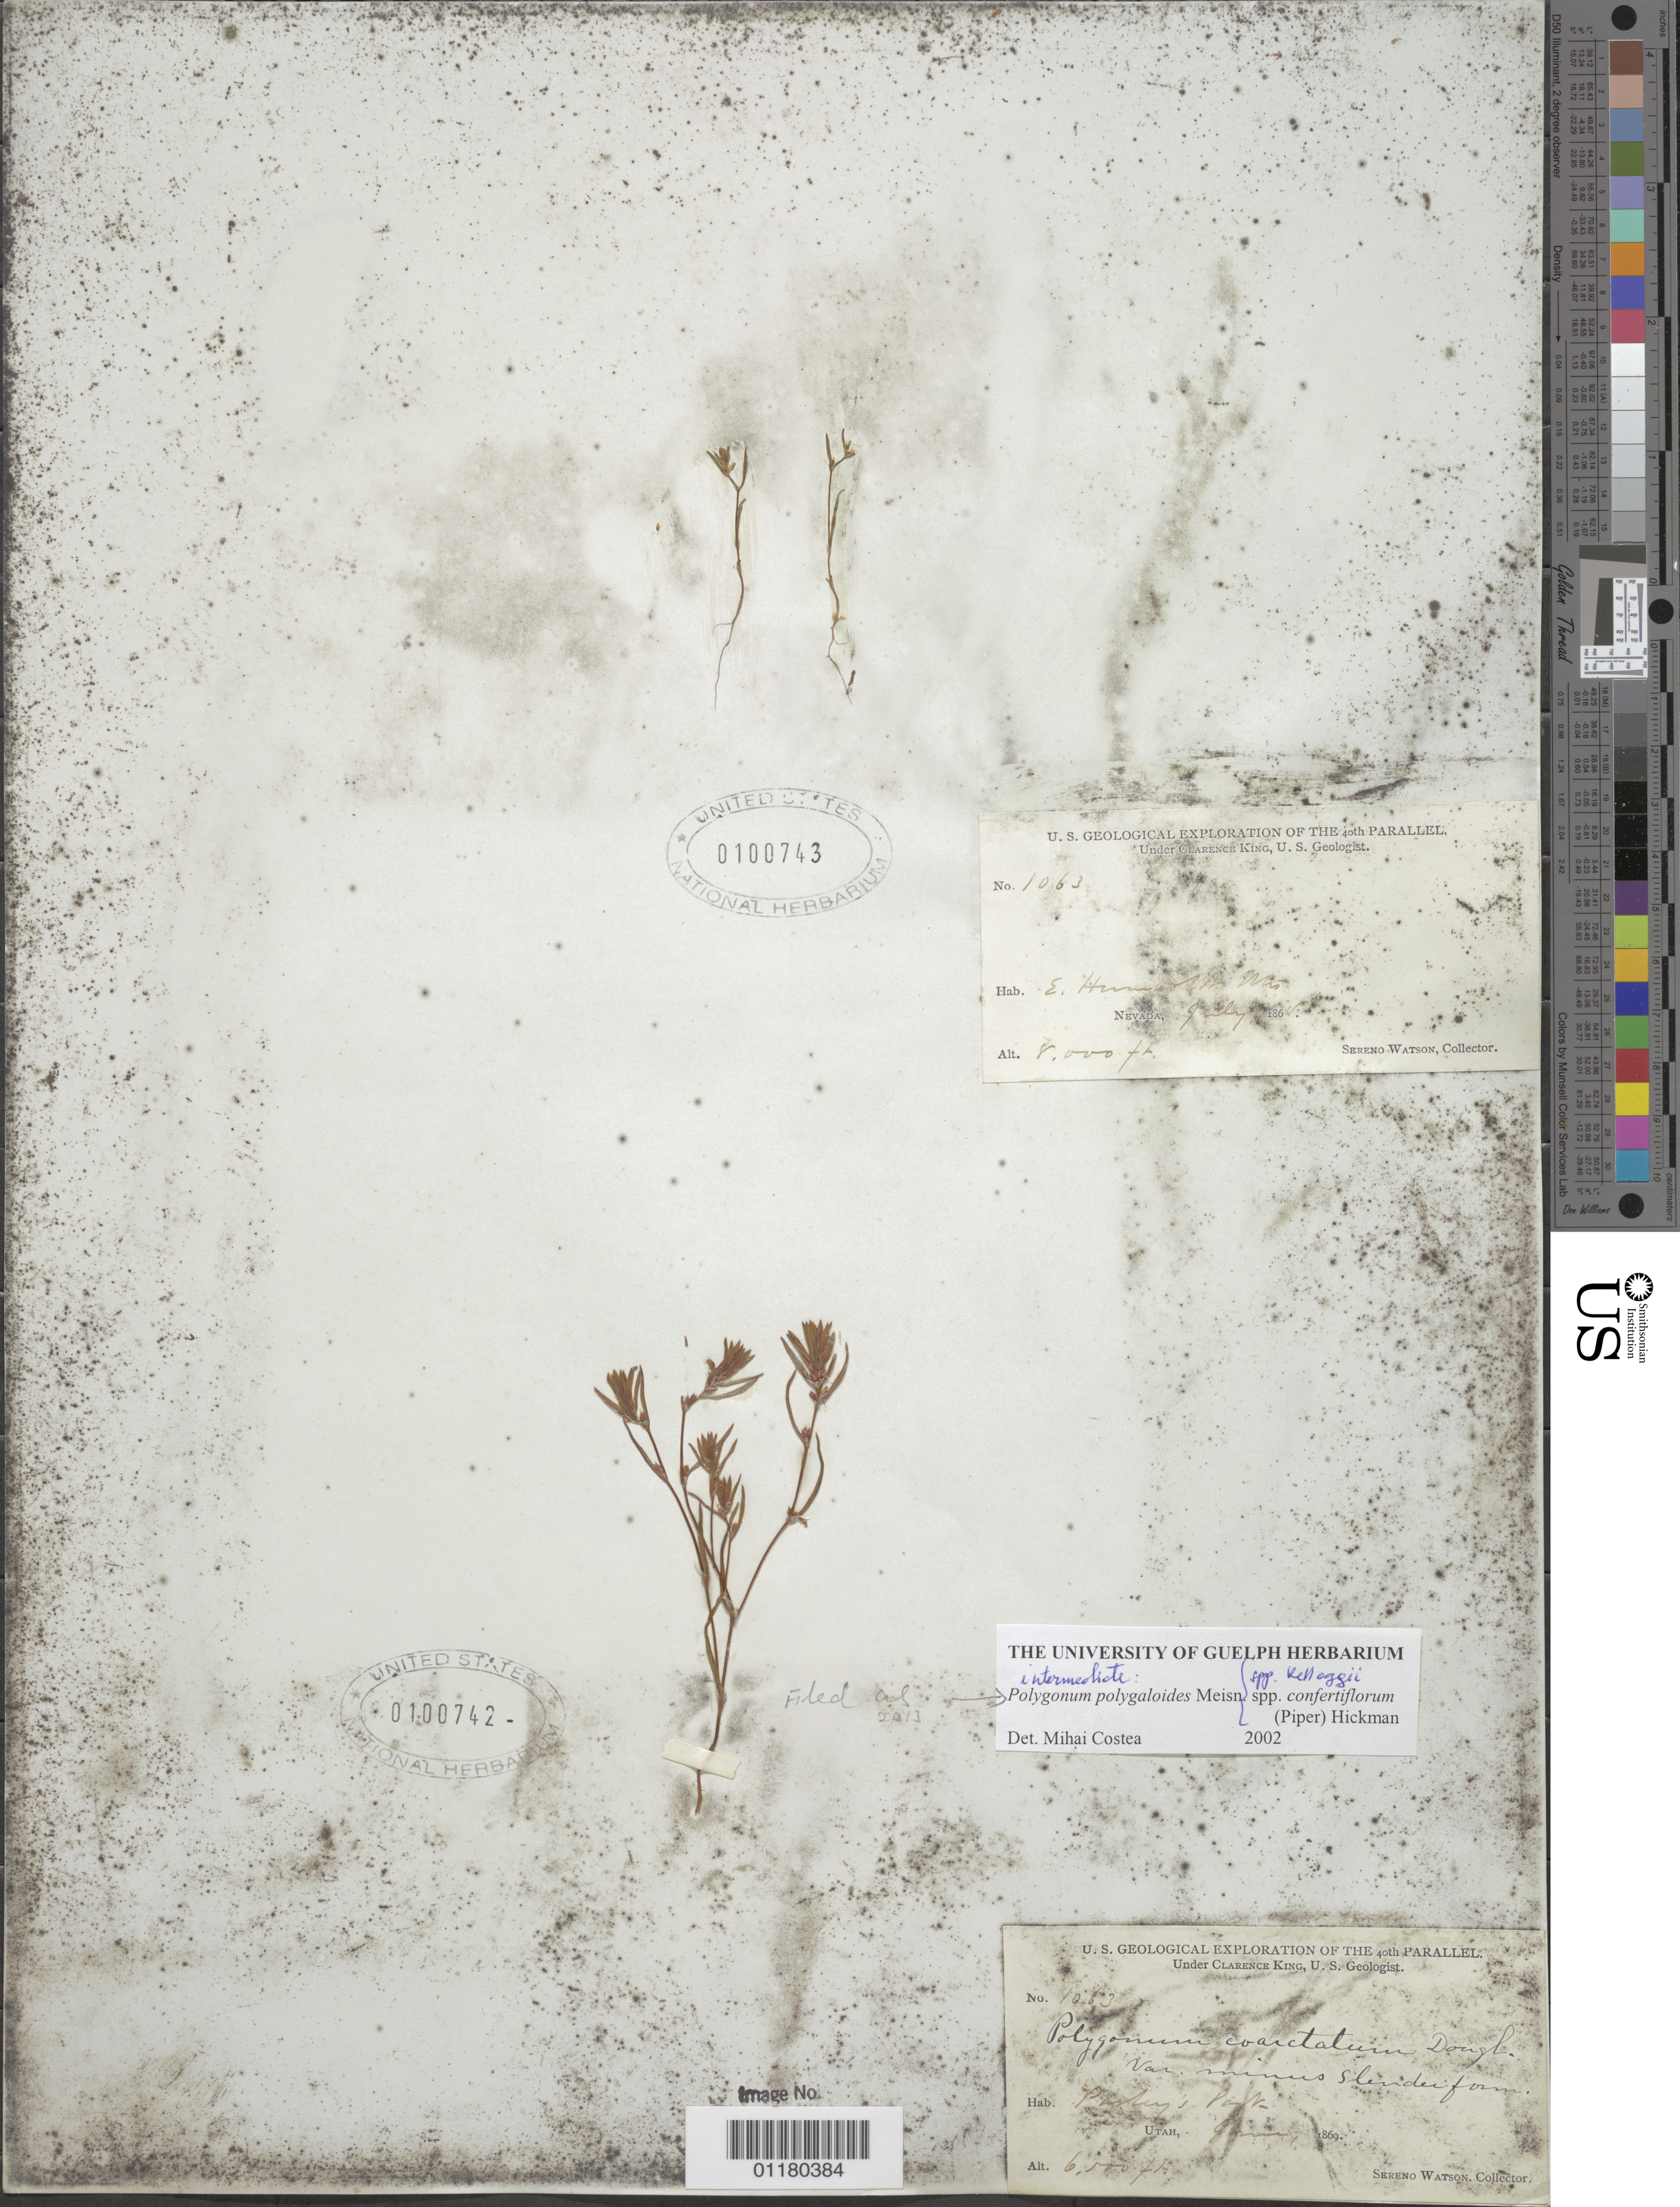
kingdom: Plantae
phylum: Tracheophyta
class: Magnoliopsida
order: Caryophyllales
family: Polygonaceae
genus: Polygonum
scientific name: Polygonum polygaloides subsp. confertiflorum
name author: (Nutt. ex Piper) Hickman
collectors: S. Watson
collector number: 1063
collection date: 1868-07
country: United States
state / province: Nevada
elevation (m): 2438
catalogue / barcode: US 100743